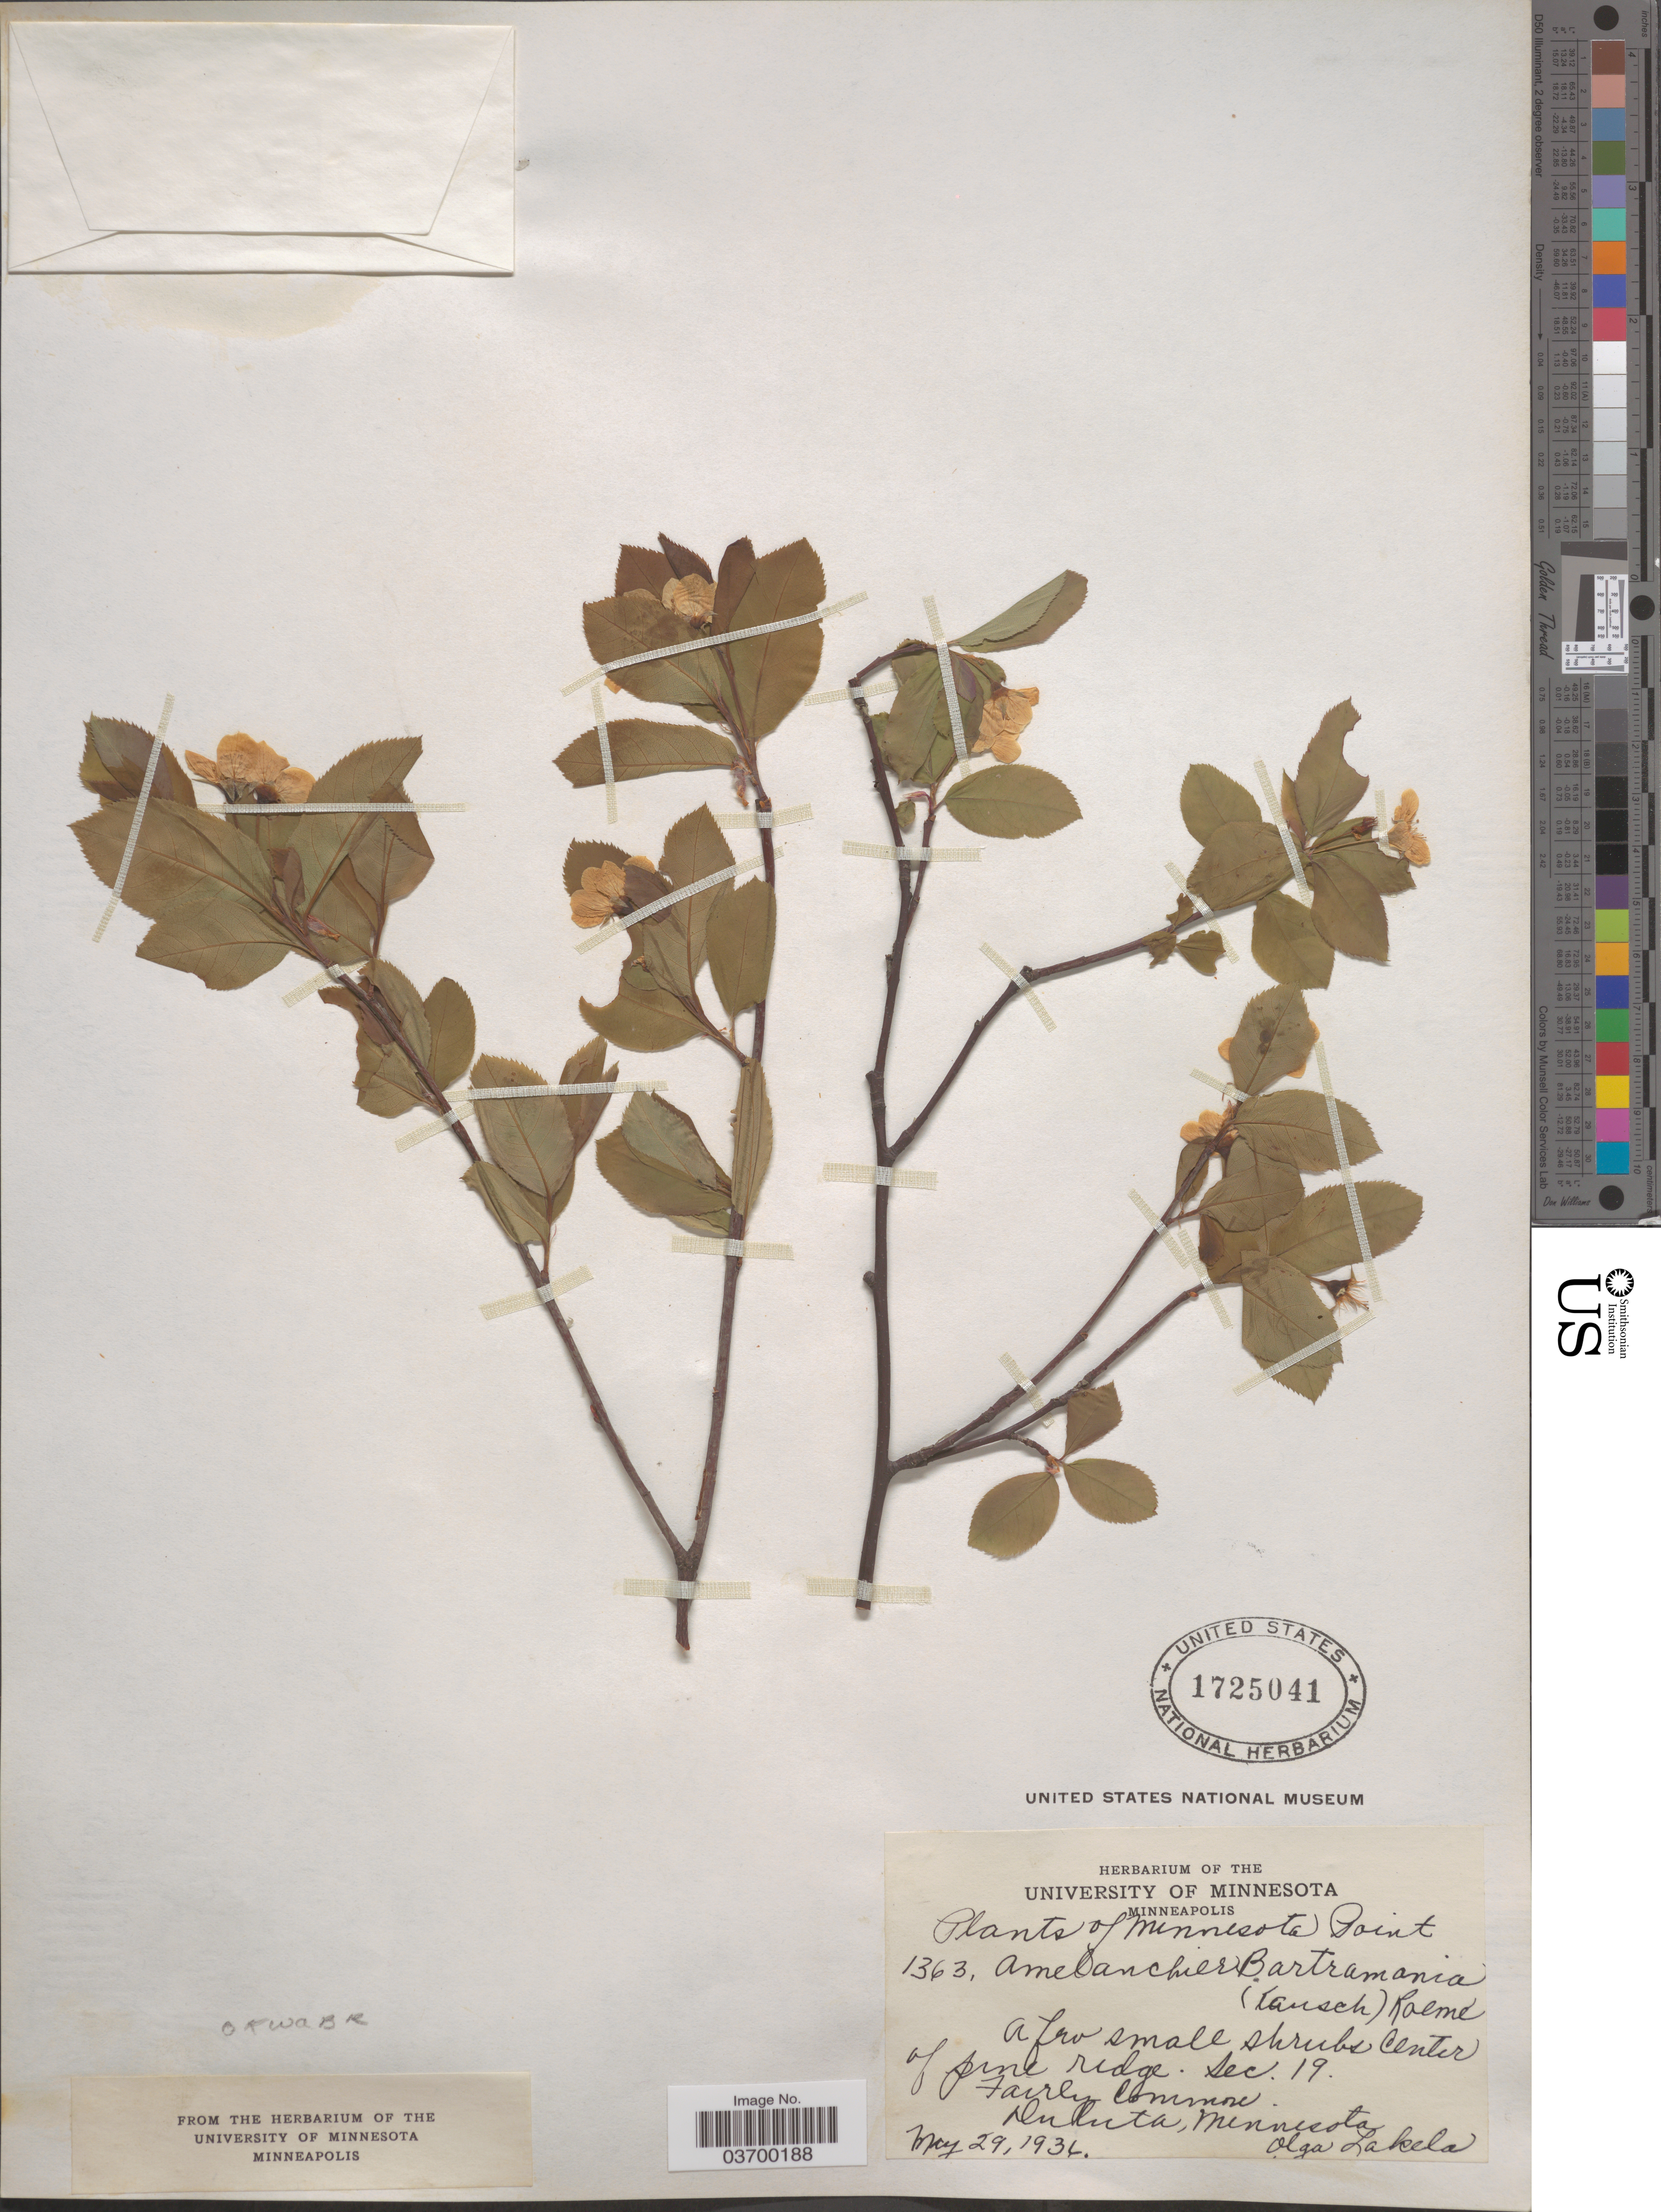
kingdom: Plantae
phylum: Tracheophyta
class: Magnoliopsida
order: Rosales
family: Rosaceae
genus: Amelanchier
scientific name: Amelanchier bartramiana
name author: (Tausch) M. Roem.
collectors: O. K. Lakela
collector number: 1363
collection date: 1936-05-29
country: United States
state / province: Minnesota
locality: Minnesota Point. Center of pine ridge. sec. 19. Duluth.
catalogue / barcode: US 1725041